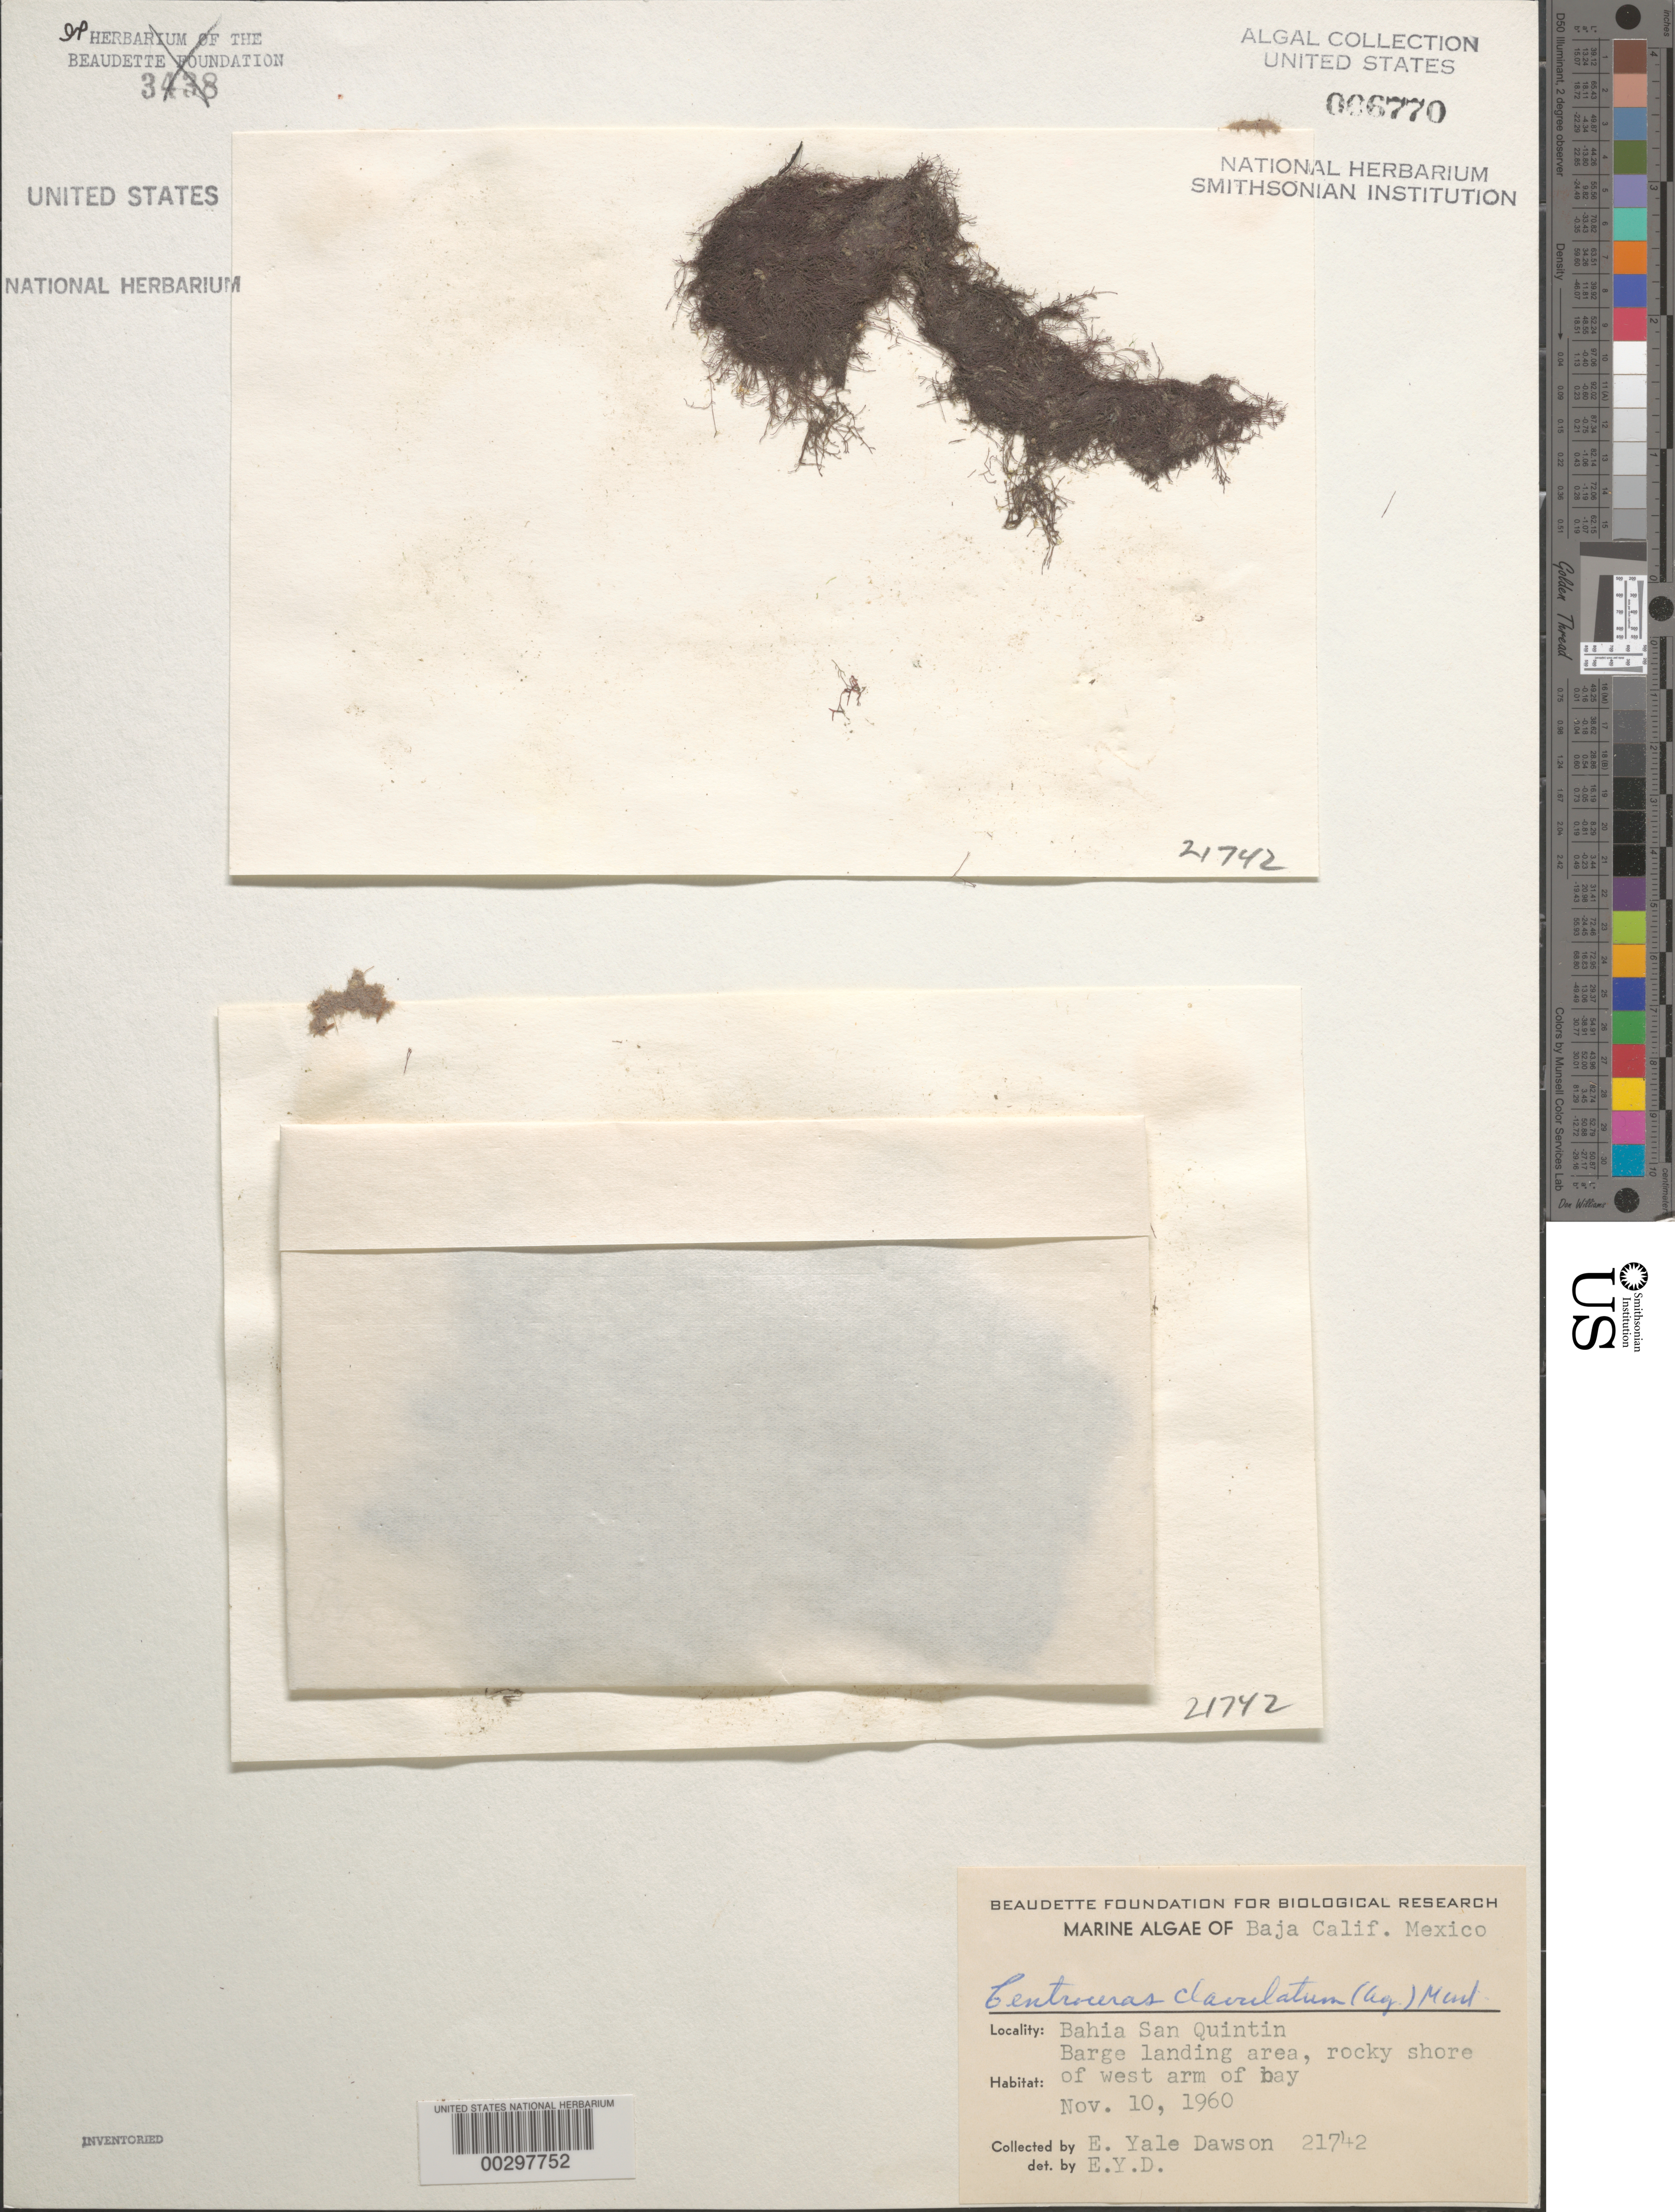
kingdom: Plantae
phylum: Rhodophyta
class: Florideophyceae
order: Ceramiales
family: Ceramiaceae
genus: Centroceras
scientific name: Centroceras clavulatum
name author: (C. Agardh) Mont.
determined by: Dawson, E. Y.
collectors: E. Y. Dawson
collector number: EYD 21742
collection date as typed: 10 Nov 1960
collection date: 1960-11-10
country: Mexico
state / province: Baja California Norte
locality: Bahia San Quintin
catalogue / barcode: US 6770